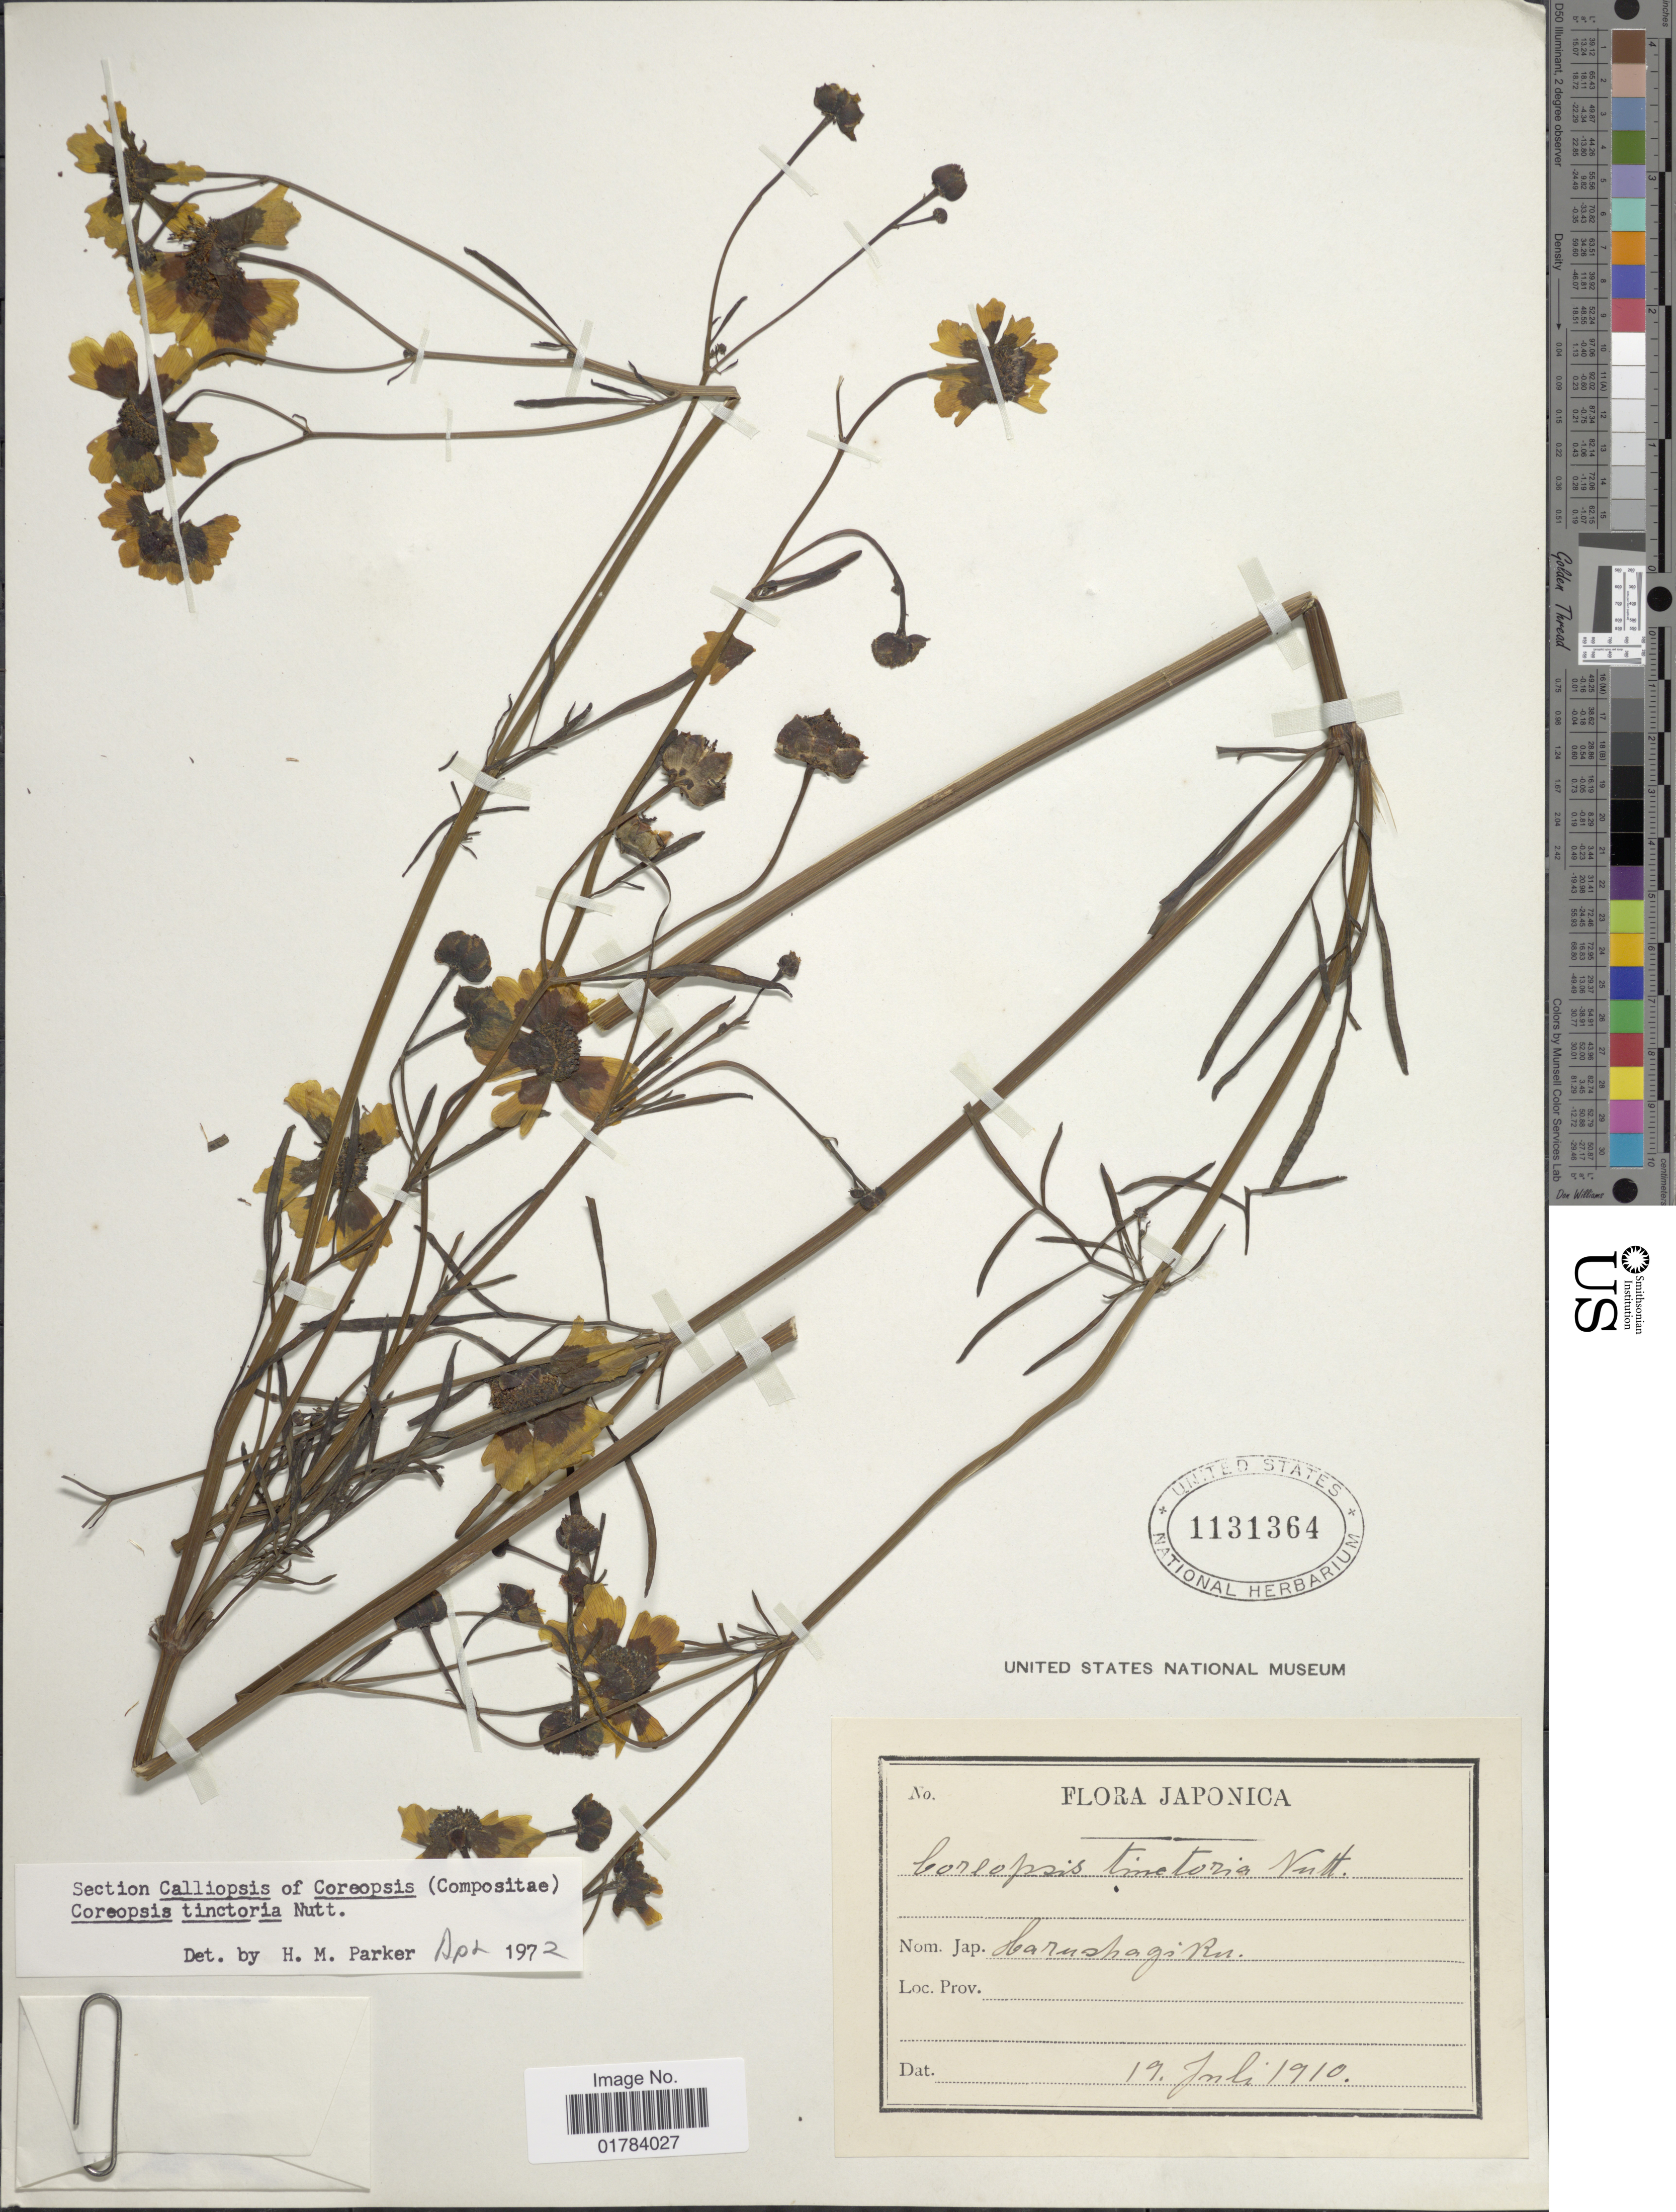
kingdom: Plantae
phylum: Tracheophyta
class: Magnoliopsida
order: Asterales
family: Asteraceae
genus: Coreopsis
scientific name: Coreopsis tinctoria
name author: Nutt.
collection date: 1910-07-19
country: Japan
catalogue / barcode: US 1131364